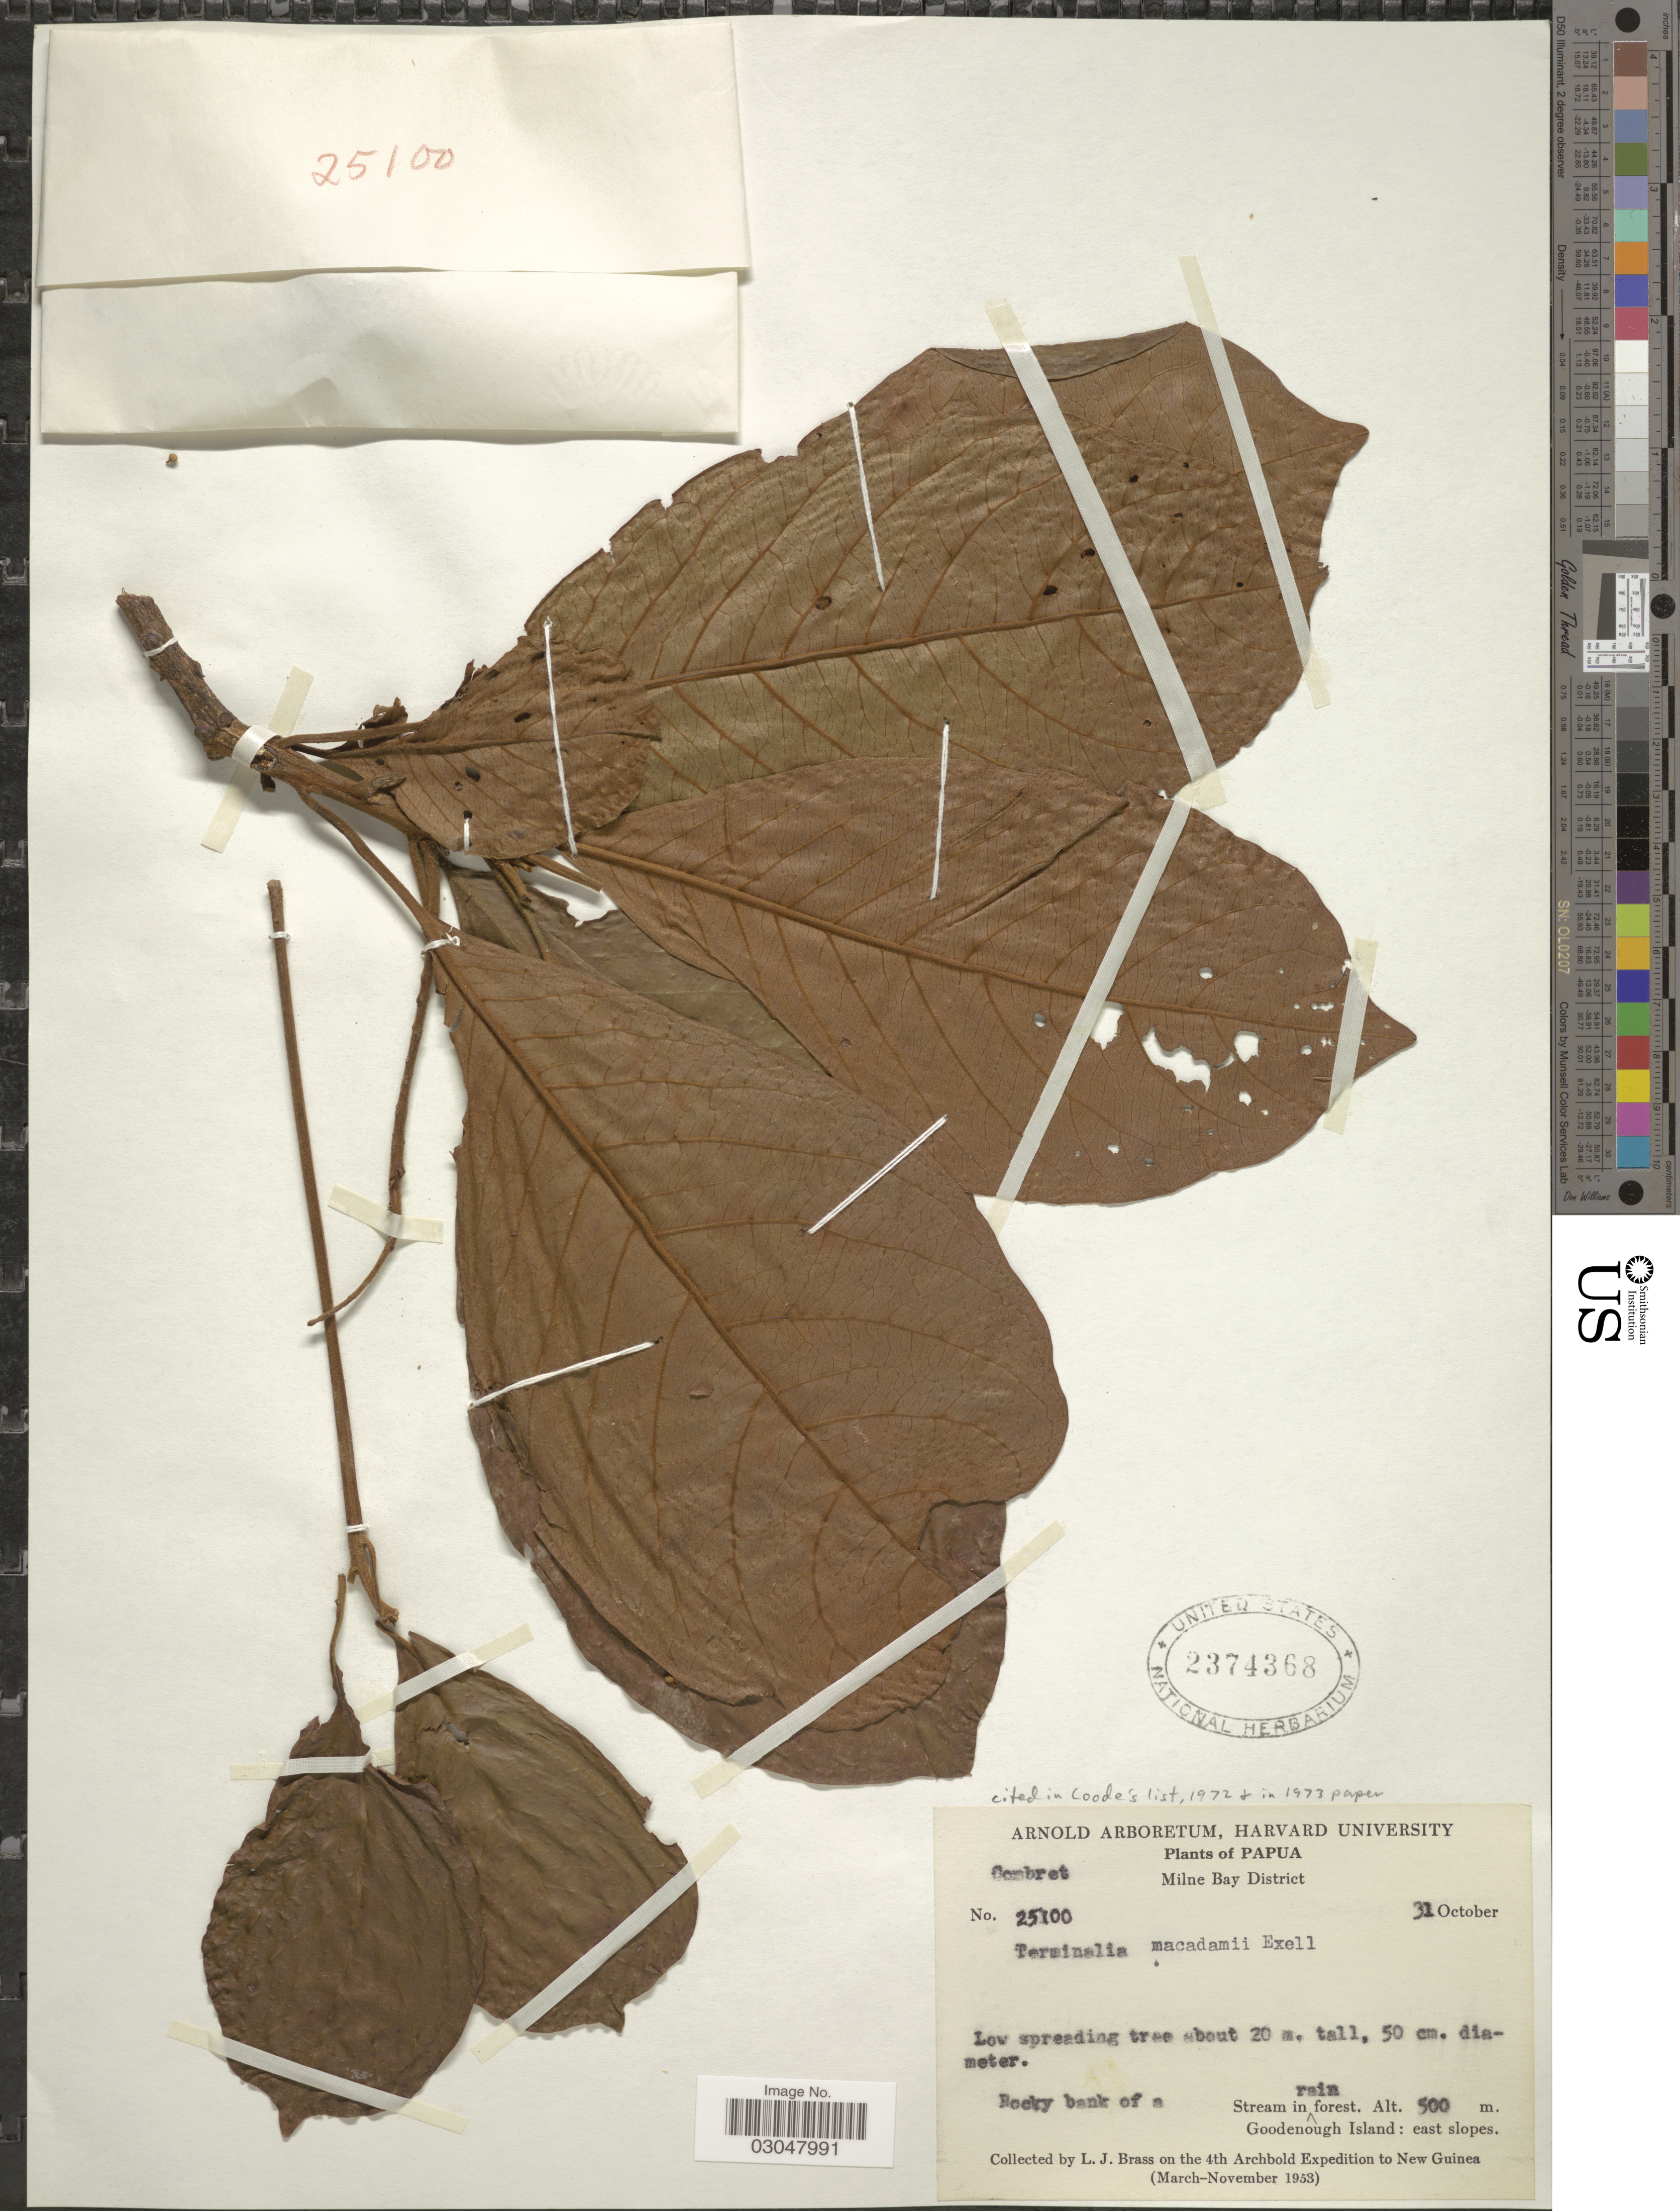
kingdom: Plantae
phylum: Tracheophyta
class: Magnoliopsida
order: Myrtales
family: Combretaceae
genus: Terminalia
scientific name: Terminalia macadamii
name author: Exell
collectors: L. J. Brass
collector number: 25100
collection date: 1953-10-31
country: Papua New Guinea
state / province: Milne Bay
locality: Papua. Milne Bay District. Rocky bank of a Stream in rain forest. Goodenough island: east slopes.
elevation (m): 500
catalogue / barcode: US 2374368